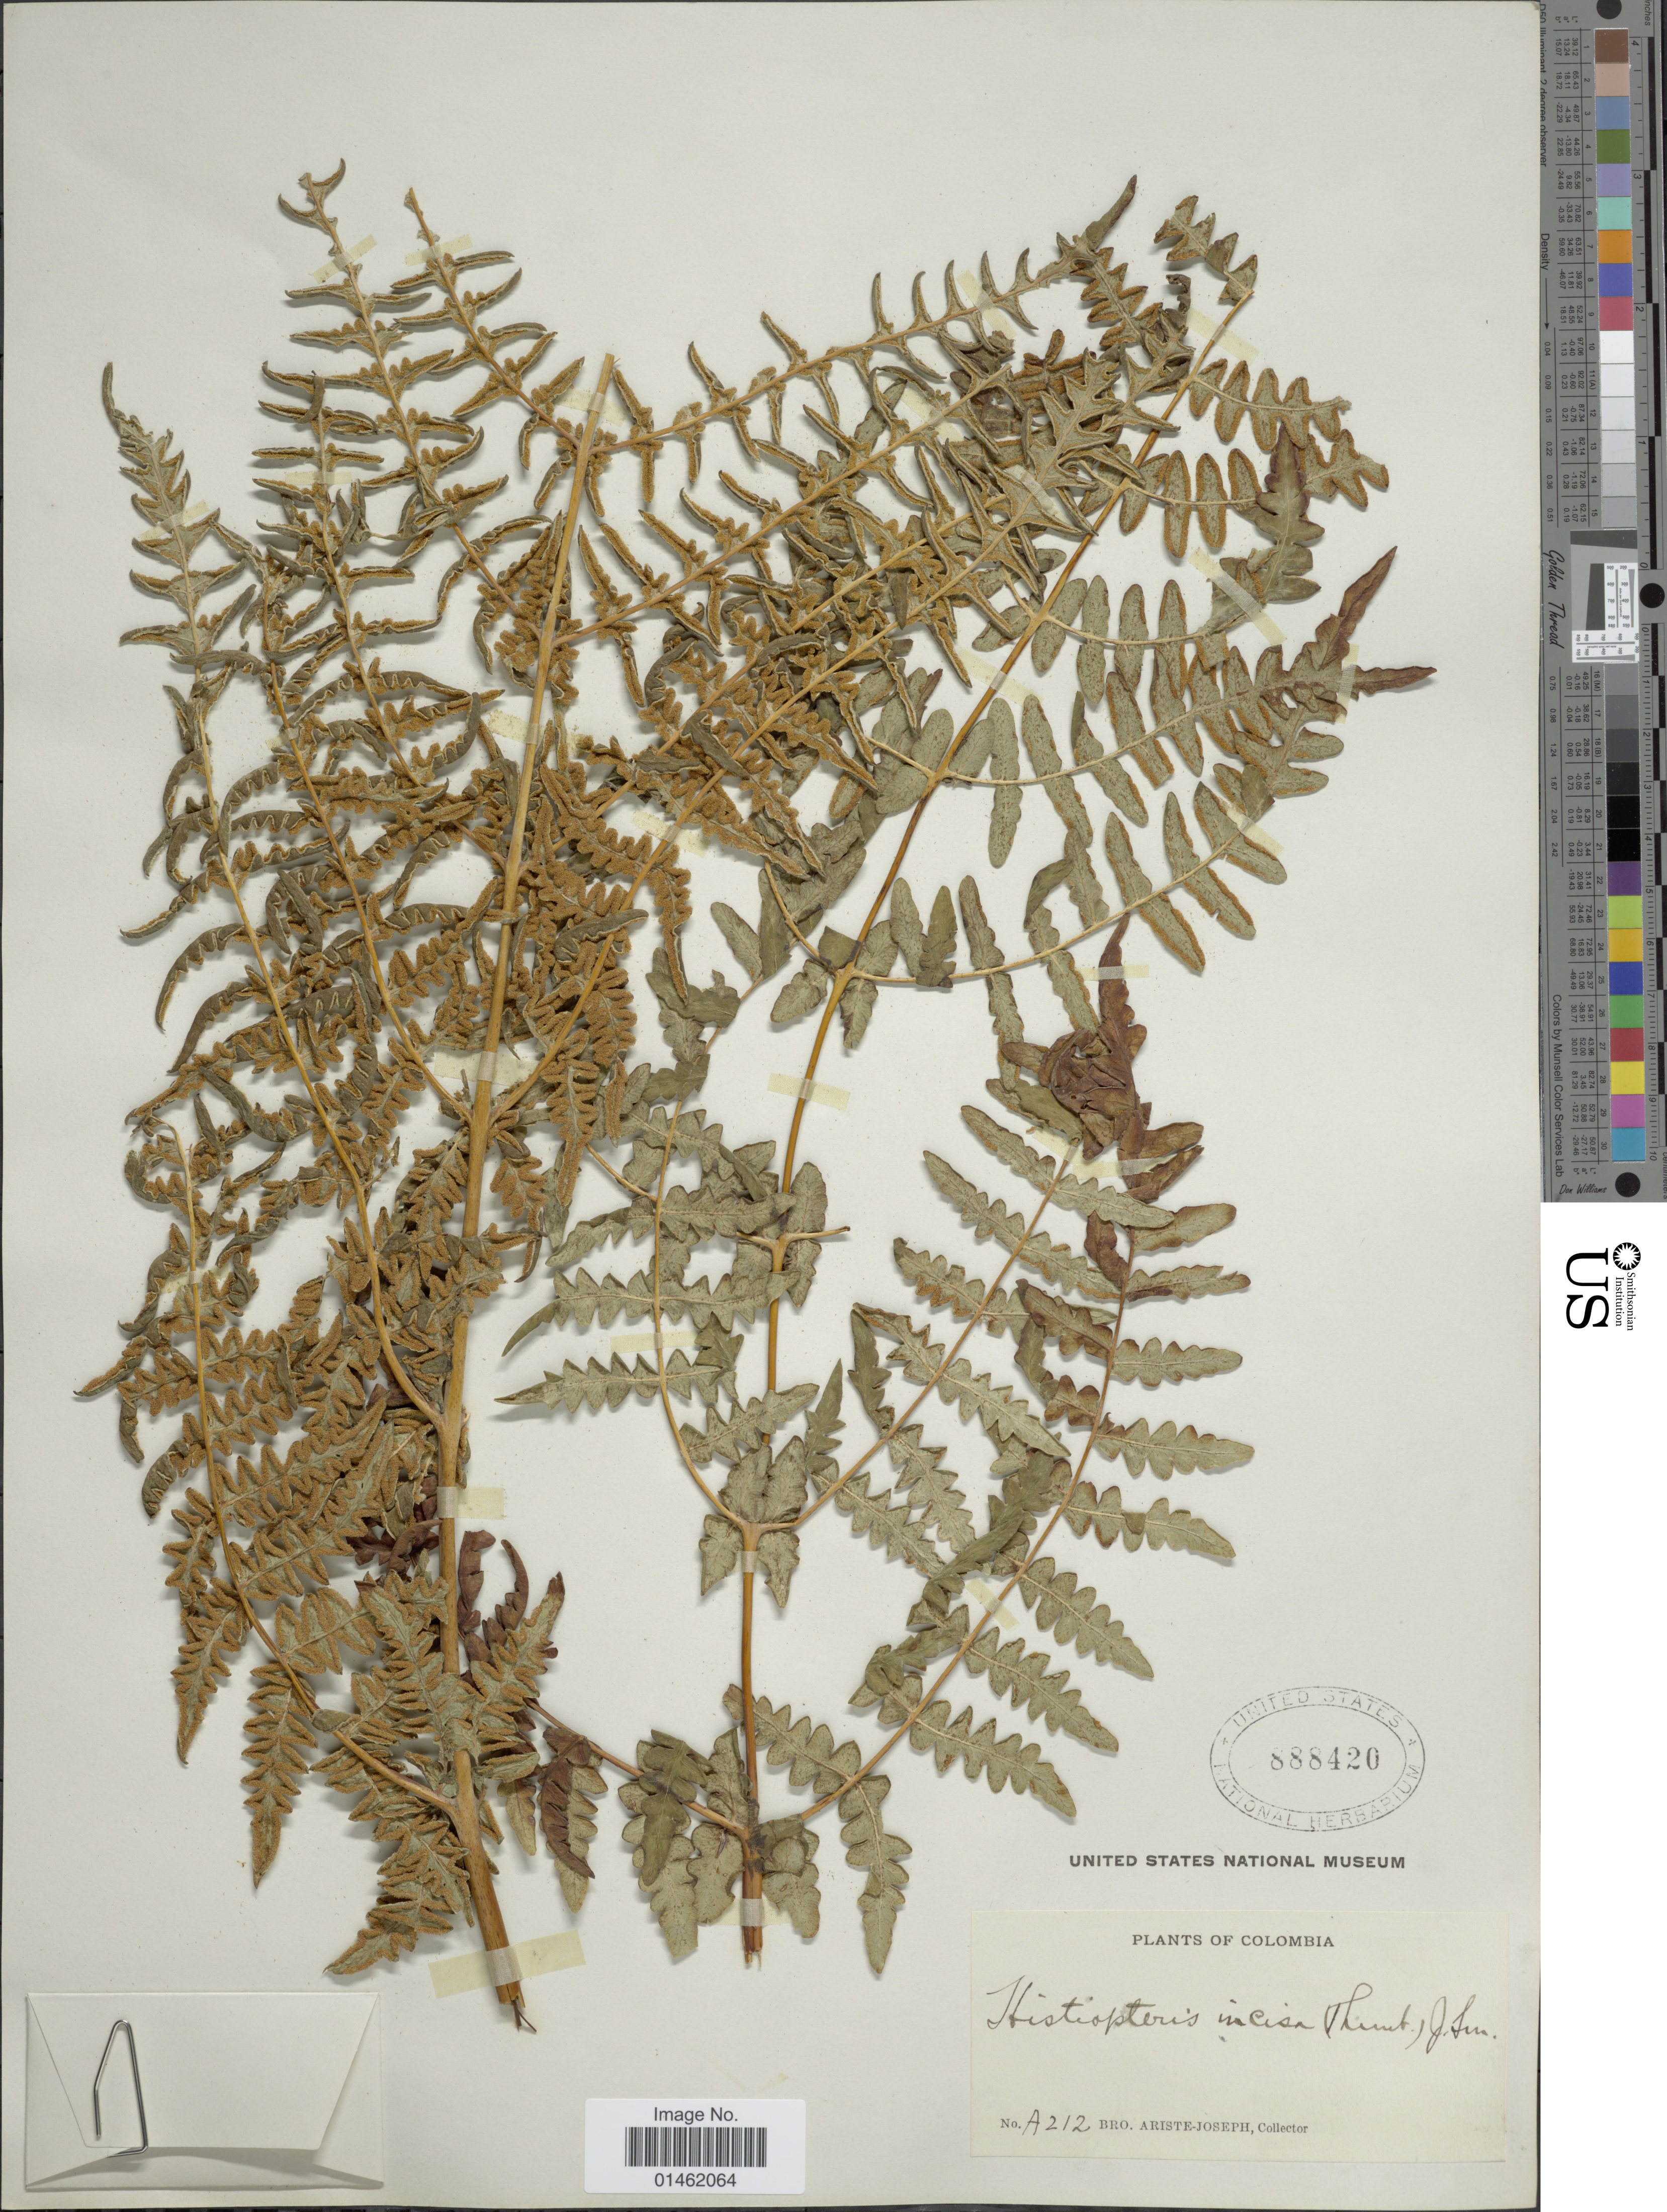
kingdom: Plantae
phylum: Tracheophyta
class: Polypodiopsida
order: Polypodiales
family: Dennstaedtiaceae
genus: Histiopteris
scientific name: Histiopteris incisa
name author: (Thunb.) J. Sm.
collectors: Bro. Ariste-Joseph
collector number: A212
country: Colombia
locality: Colombia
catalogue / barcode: US 888420